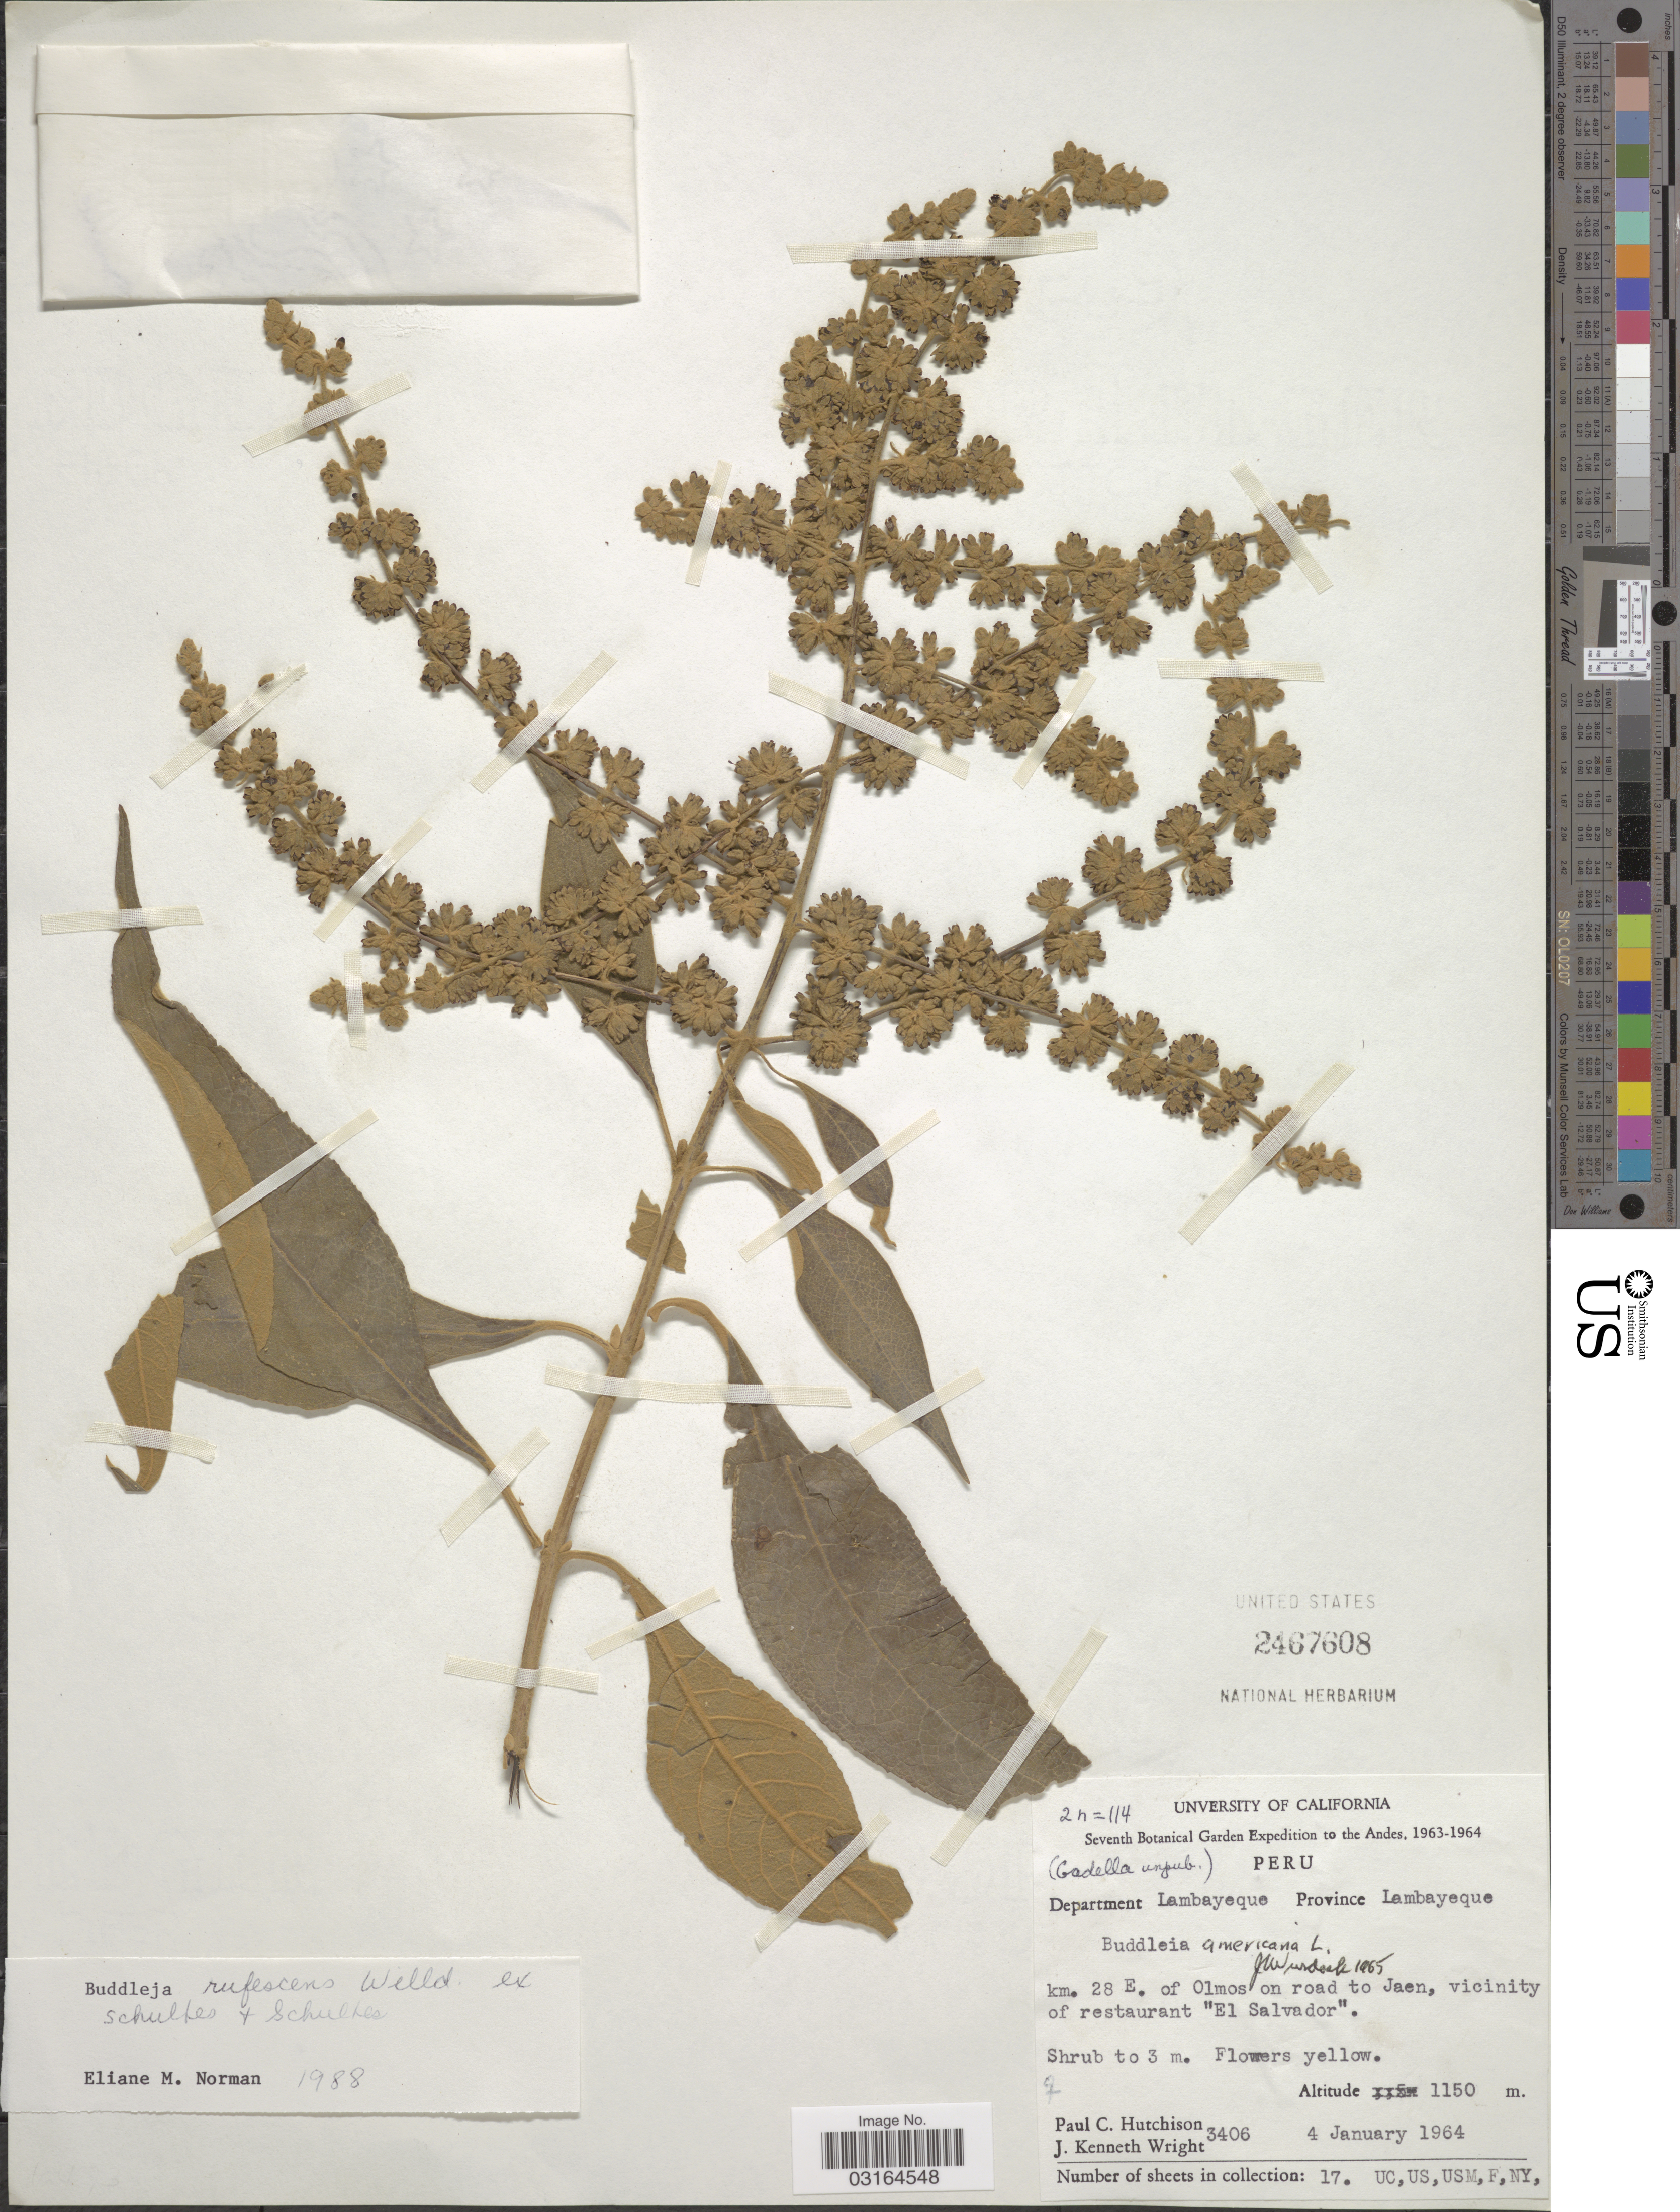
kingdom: Plantae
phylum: Tracheophyta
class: Magnoliopsida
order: Lamiales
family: Scrophulariaceae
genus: Buddleja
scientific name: Buddleja rufescens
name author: Willd.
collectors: P. C. Hutchison & J. K. Wright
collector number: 3406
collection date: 1964-01-04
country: Peru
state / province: Lambayeque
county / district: Lambayeque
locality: Km. 28 E. of Olmos on road to Jaen, vicinity of restaurant " El Salvador".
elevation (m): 1150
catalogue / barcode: US 2467608